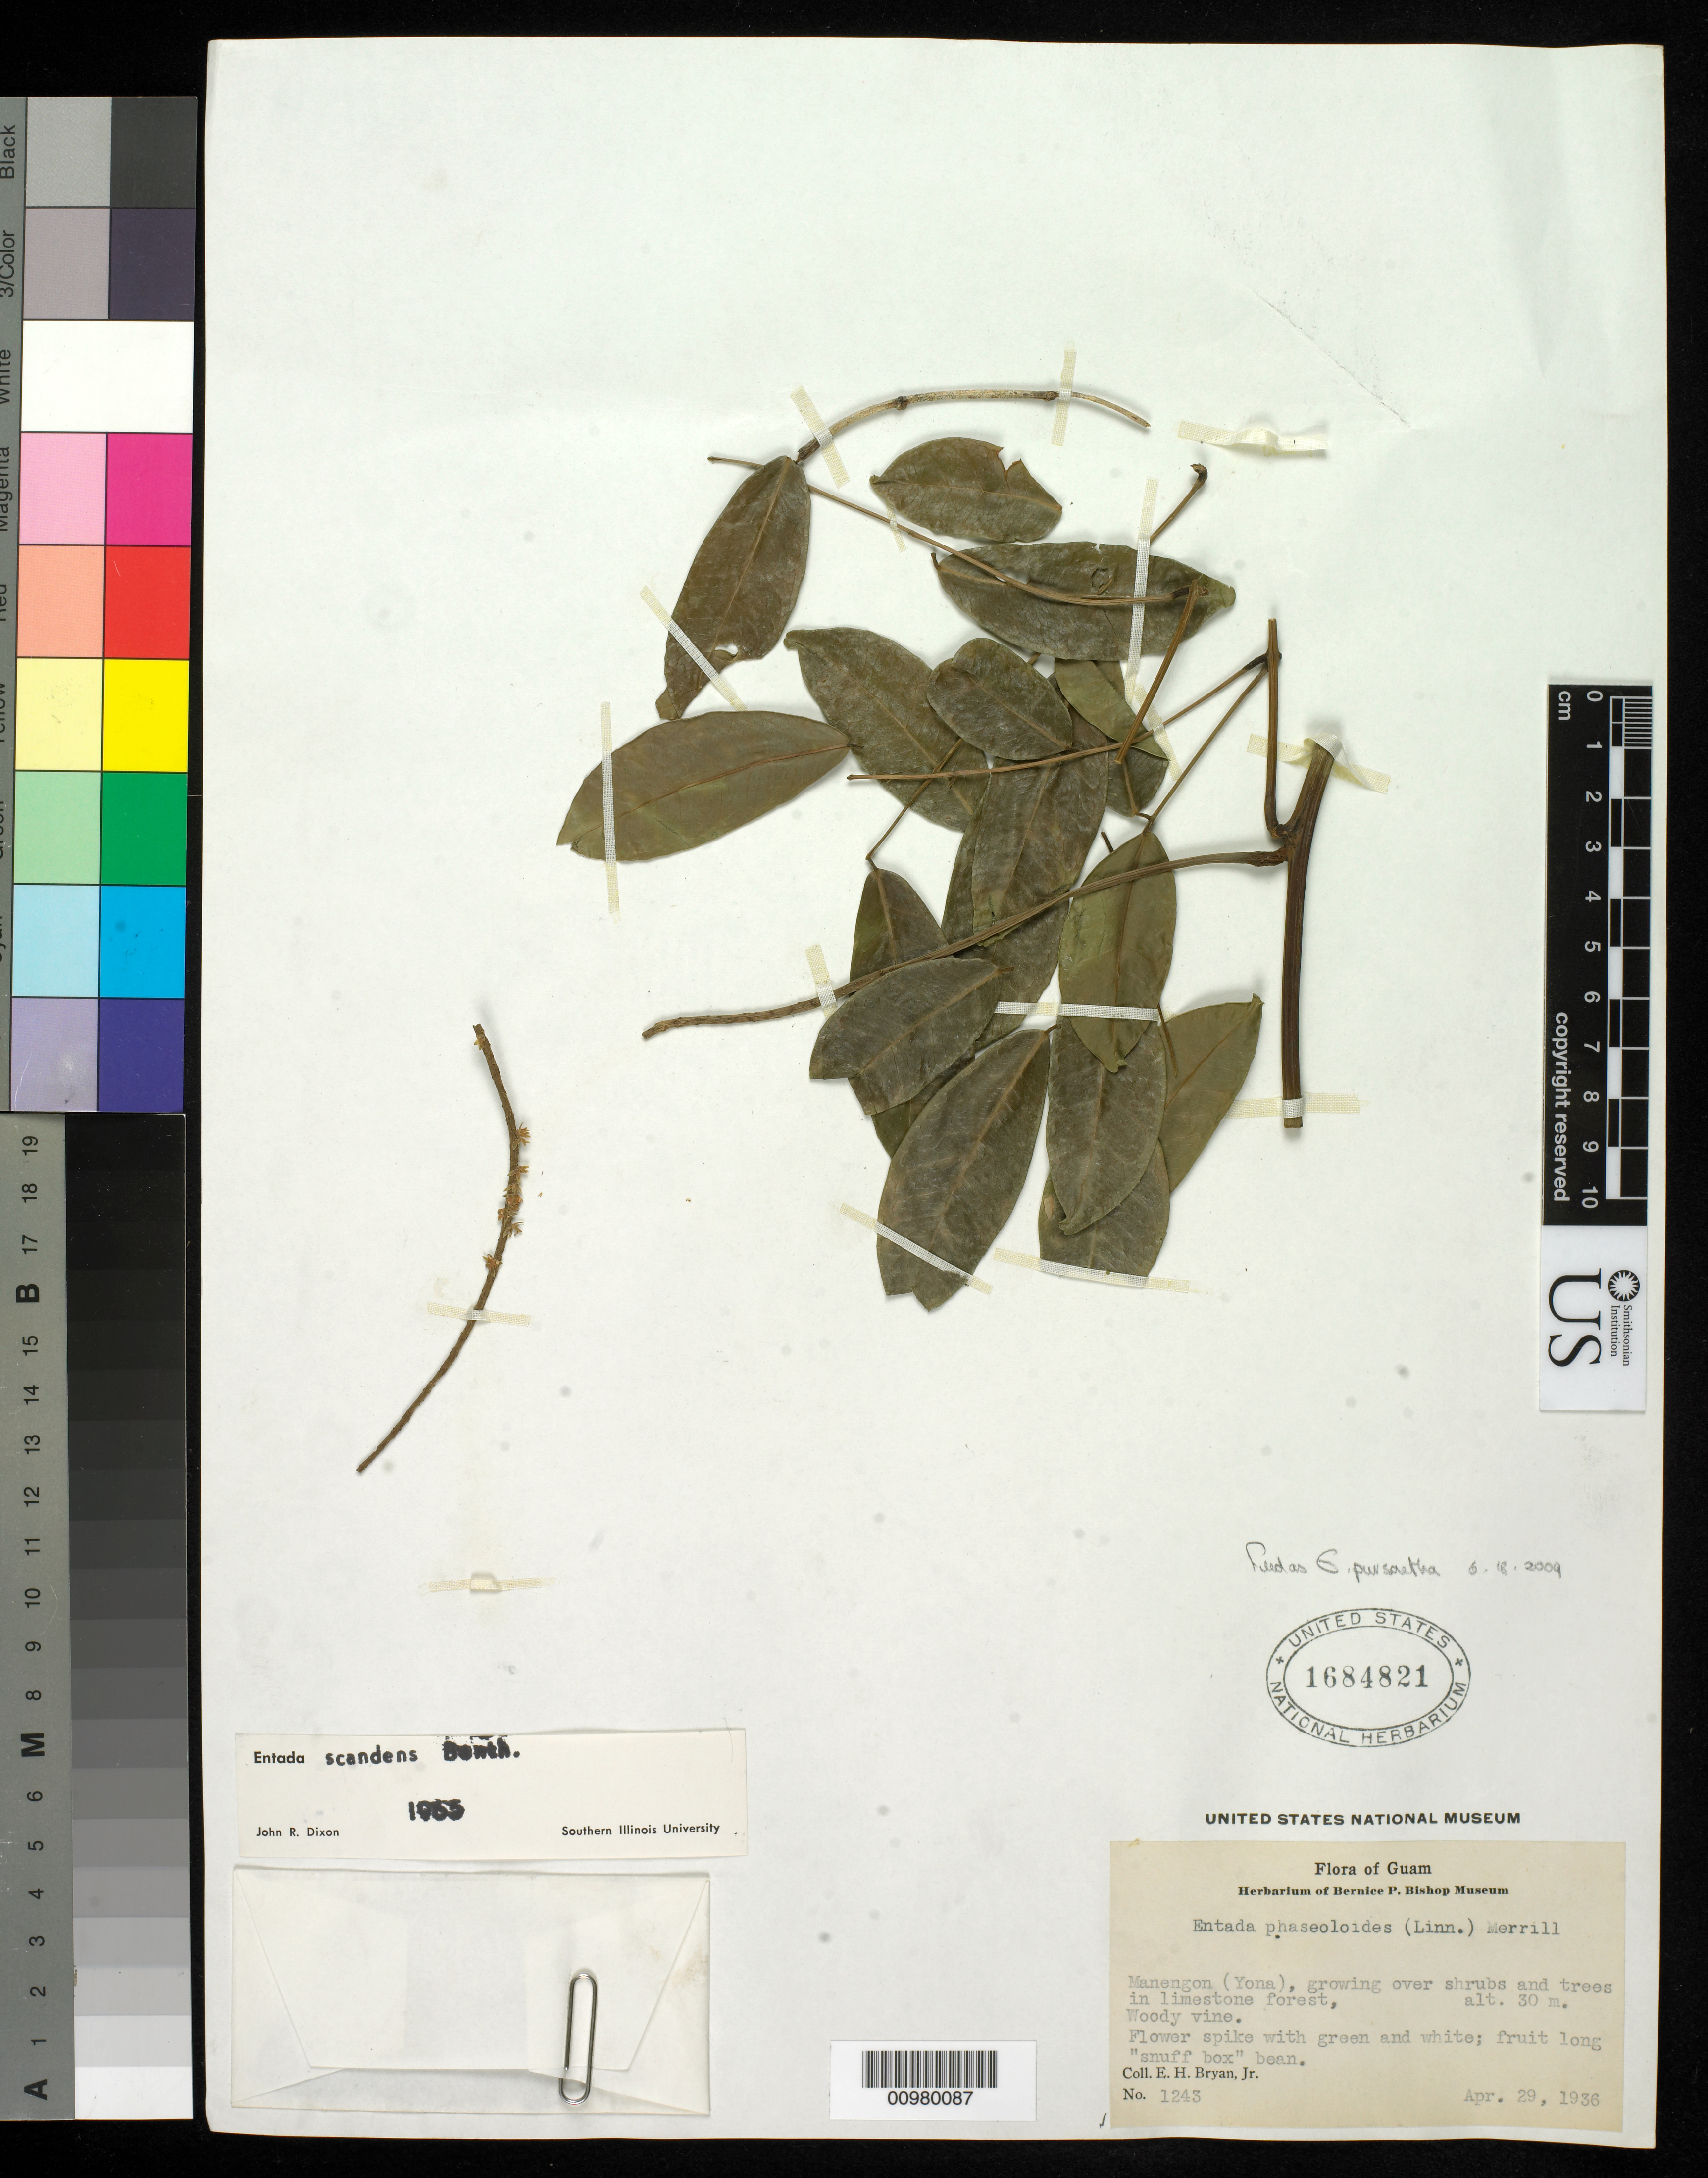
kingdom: Plantae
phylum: Tracheophyta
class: Magnoliopsida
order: Fabales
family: Fabaceae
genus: Entada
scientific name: Entada pursaetha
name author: DC.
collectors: E. H. Brown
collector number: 1243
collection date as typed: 29 Apr 1936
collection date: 1936-04-29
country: Guam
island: Guam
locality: Manengon, Yona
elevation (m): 30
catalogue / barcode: US 1684821